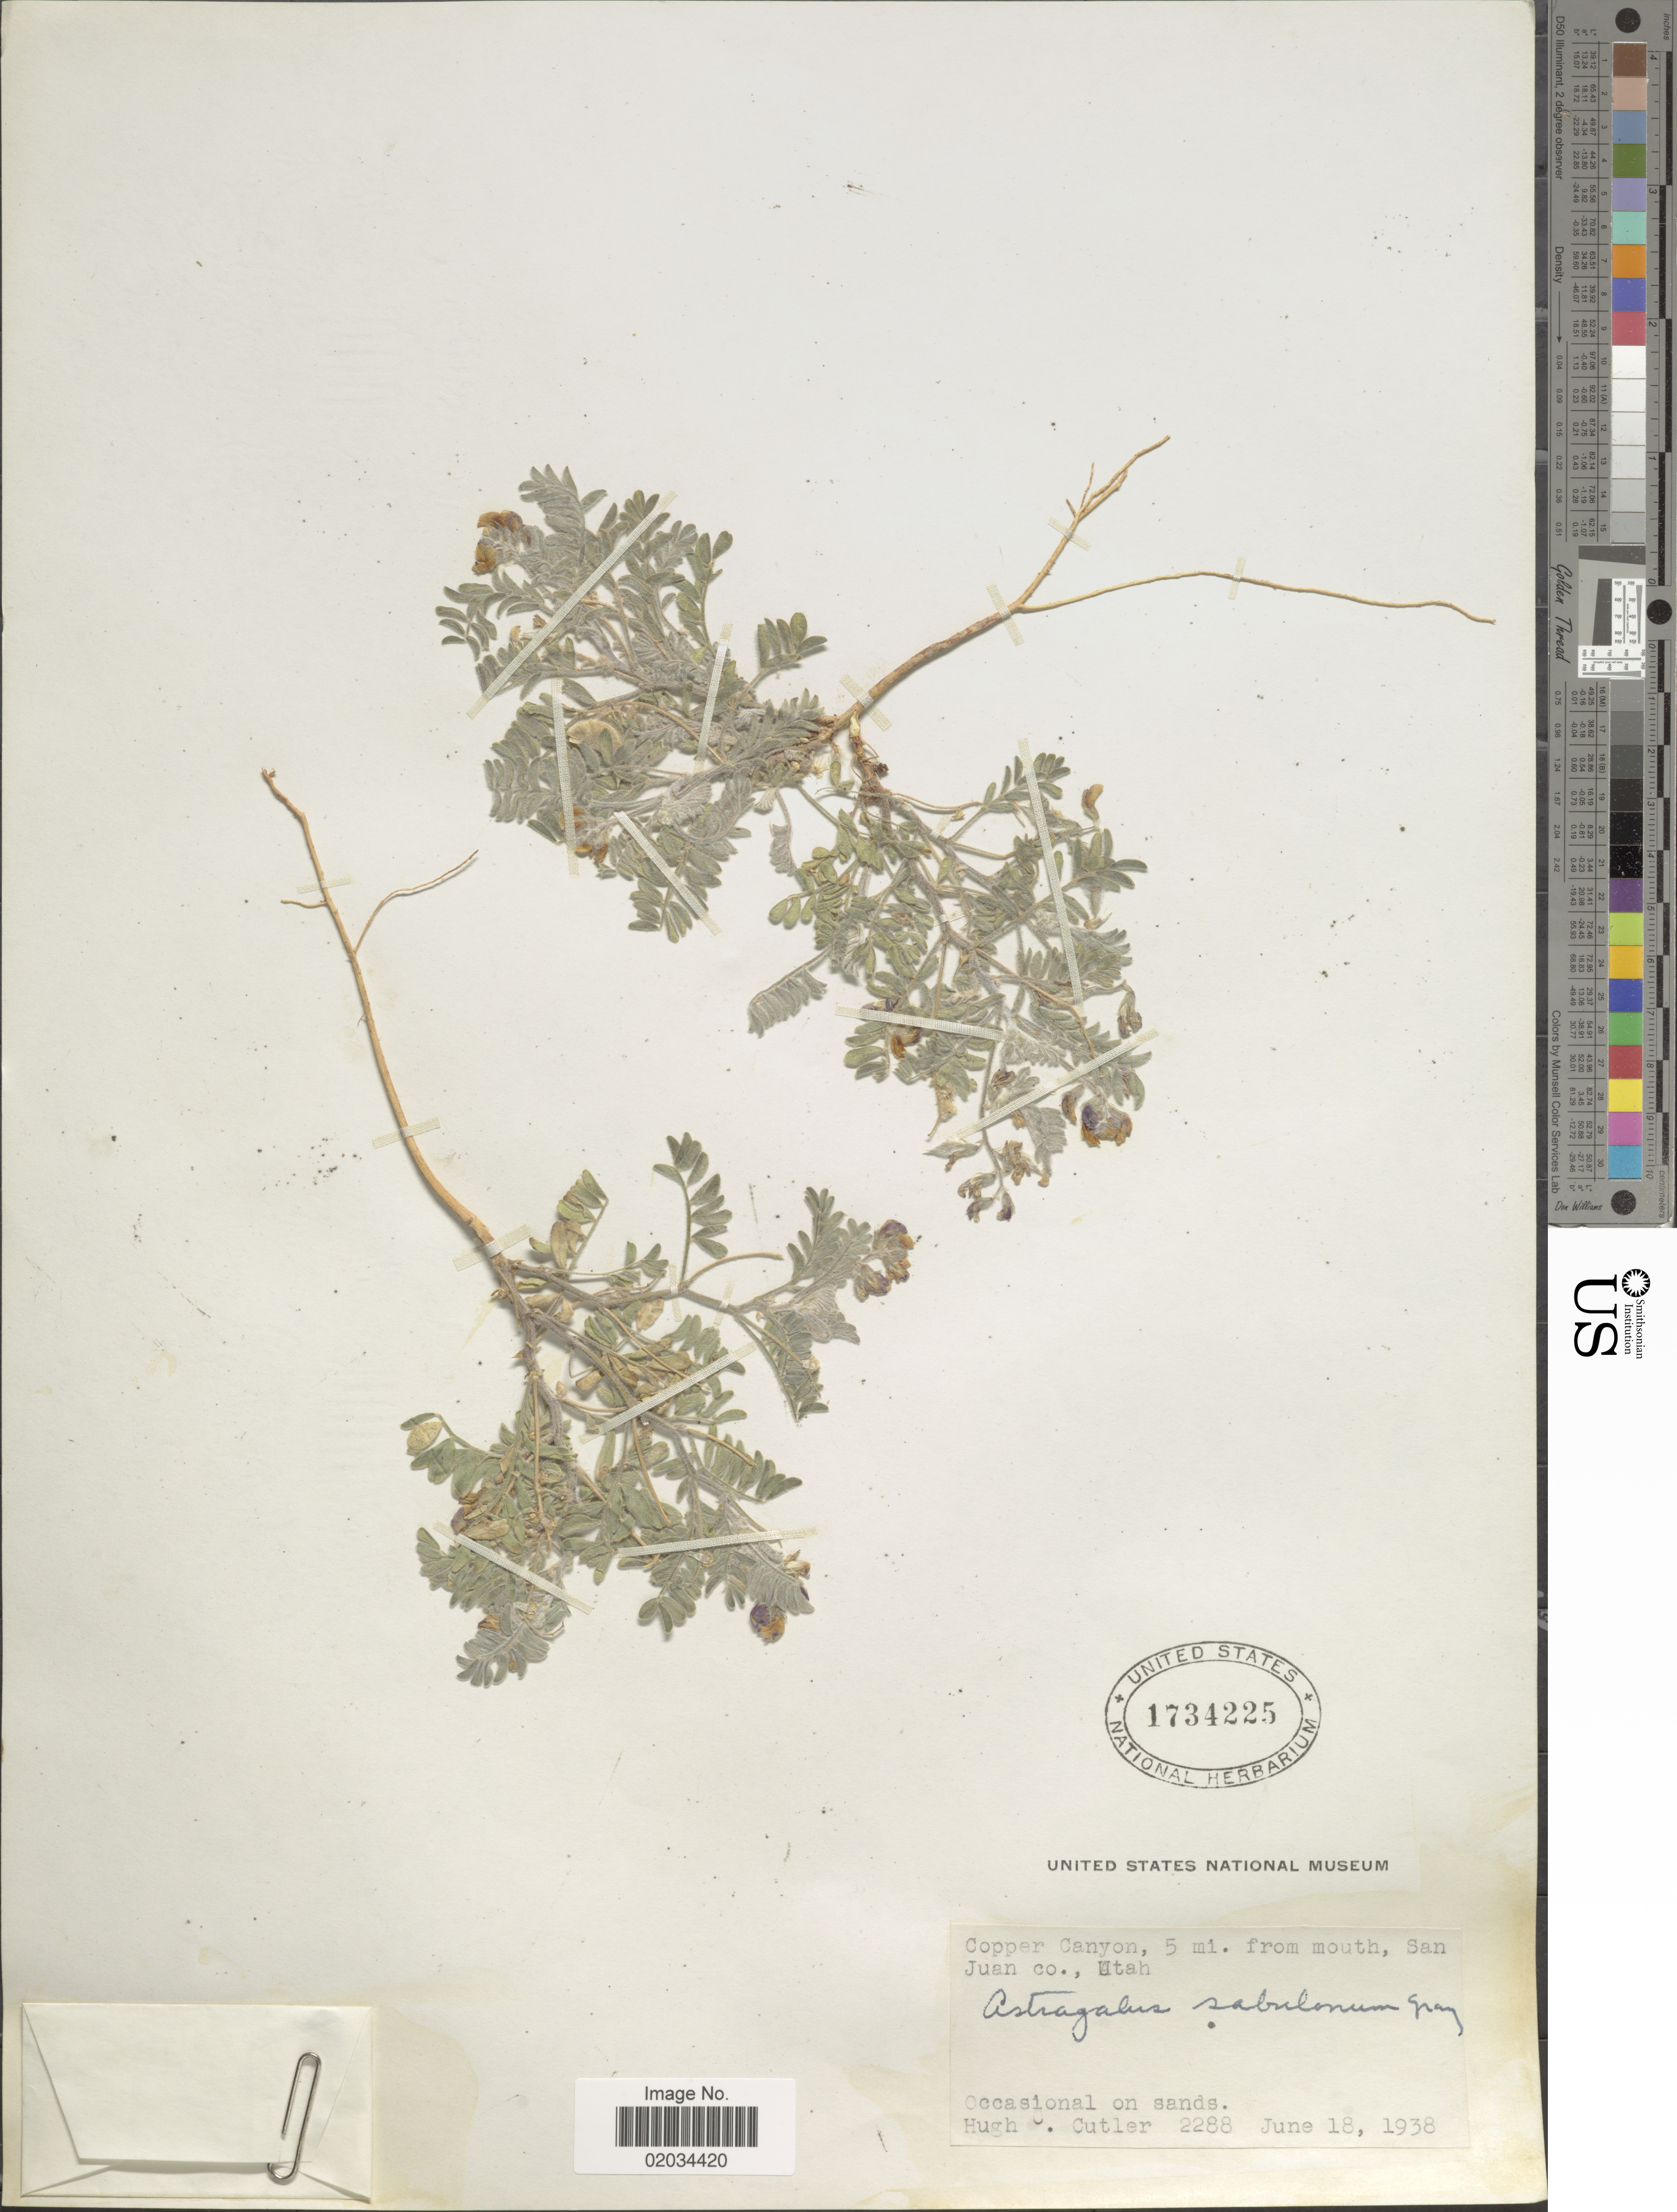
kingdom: Plantae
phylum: Tracheophyta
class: Magnoliopsida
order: Fabales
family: Fabaceae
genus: Astragalus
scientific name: Astragalus sabulonum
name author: A. Gray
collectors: H. C. Cutler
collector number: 2288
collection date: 1938-06-18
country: United States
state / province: Utah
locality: Copper Canyon, 5 mi from mouth, San Juan Co.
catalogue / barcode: US 1734225